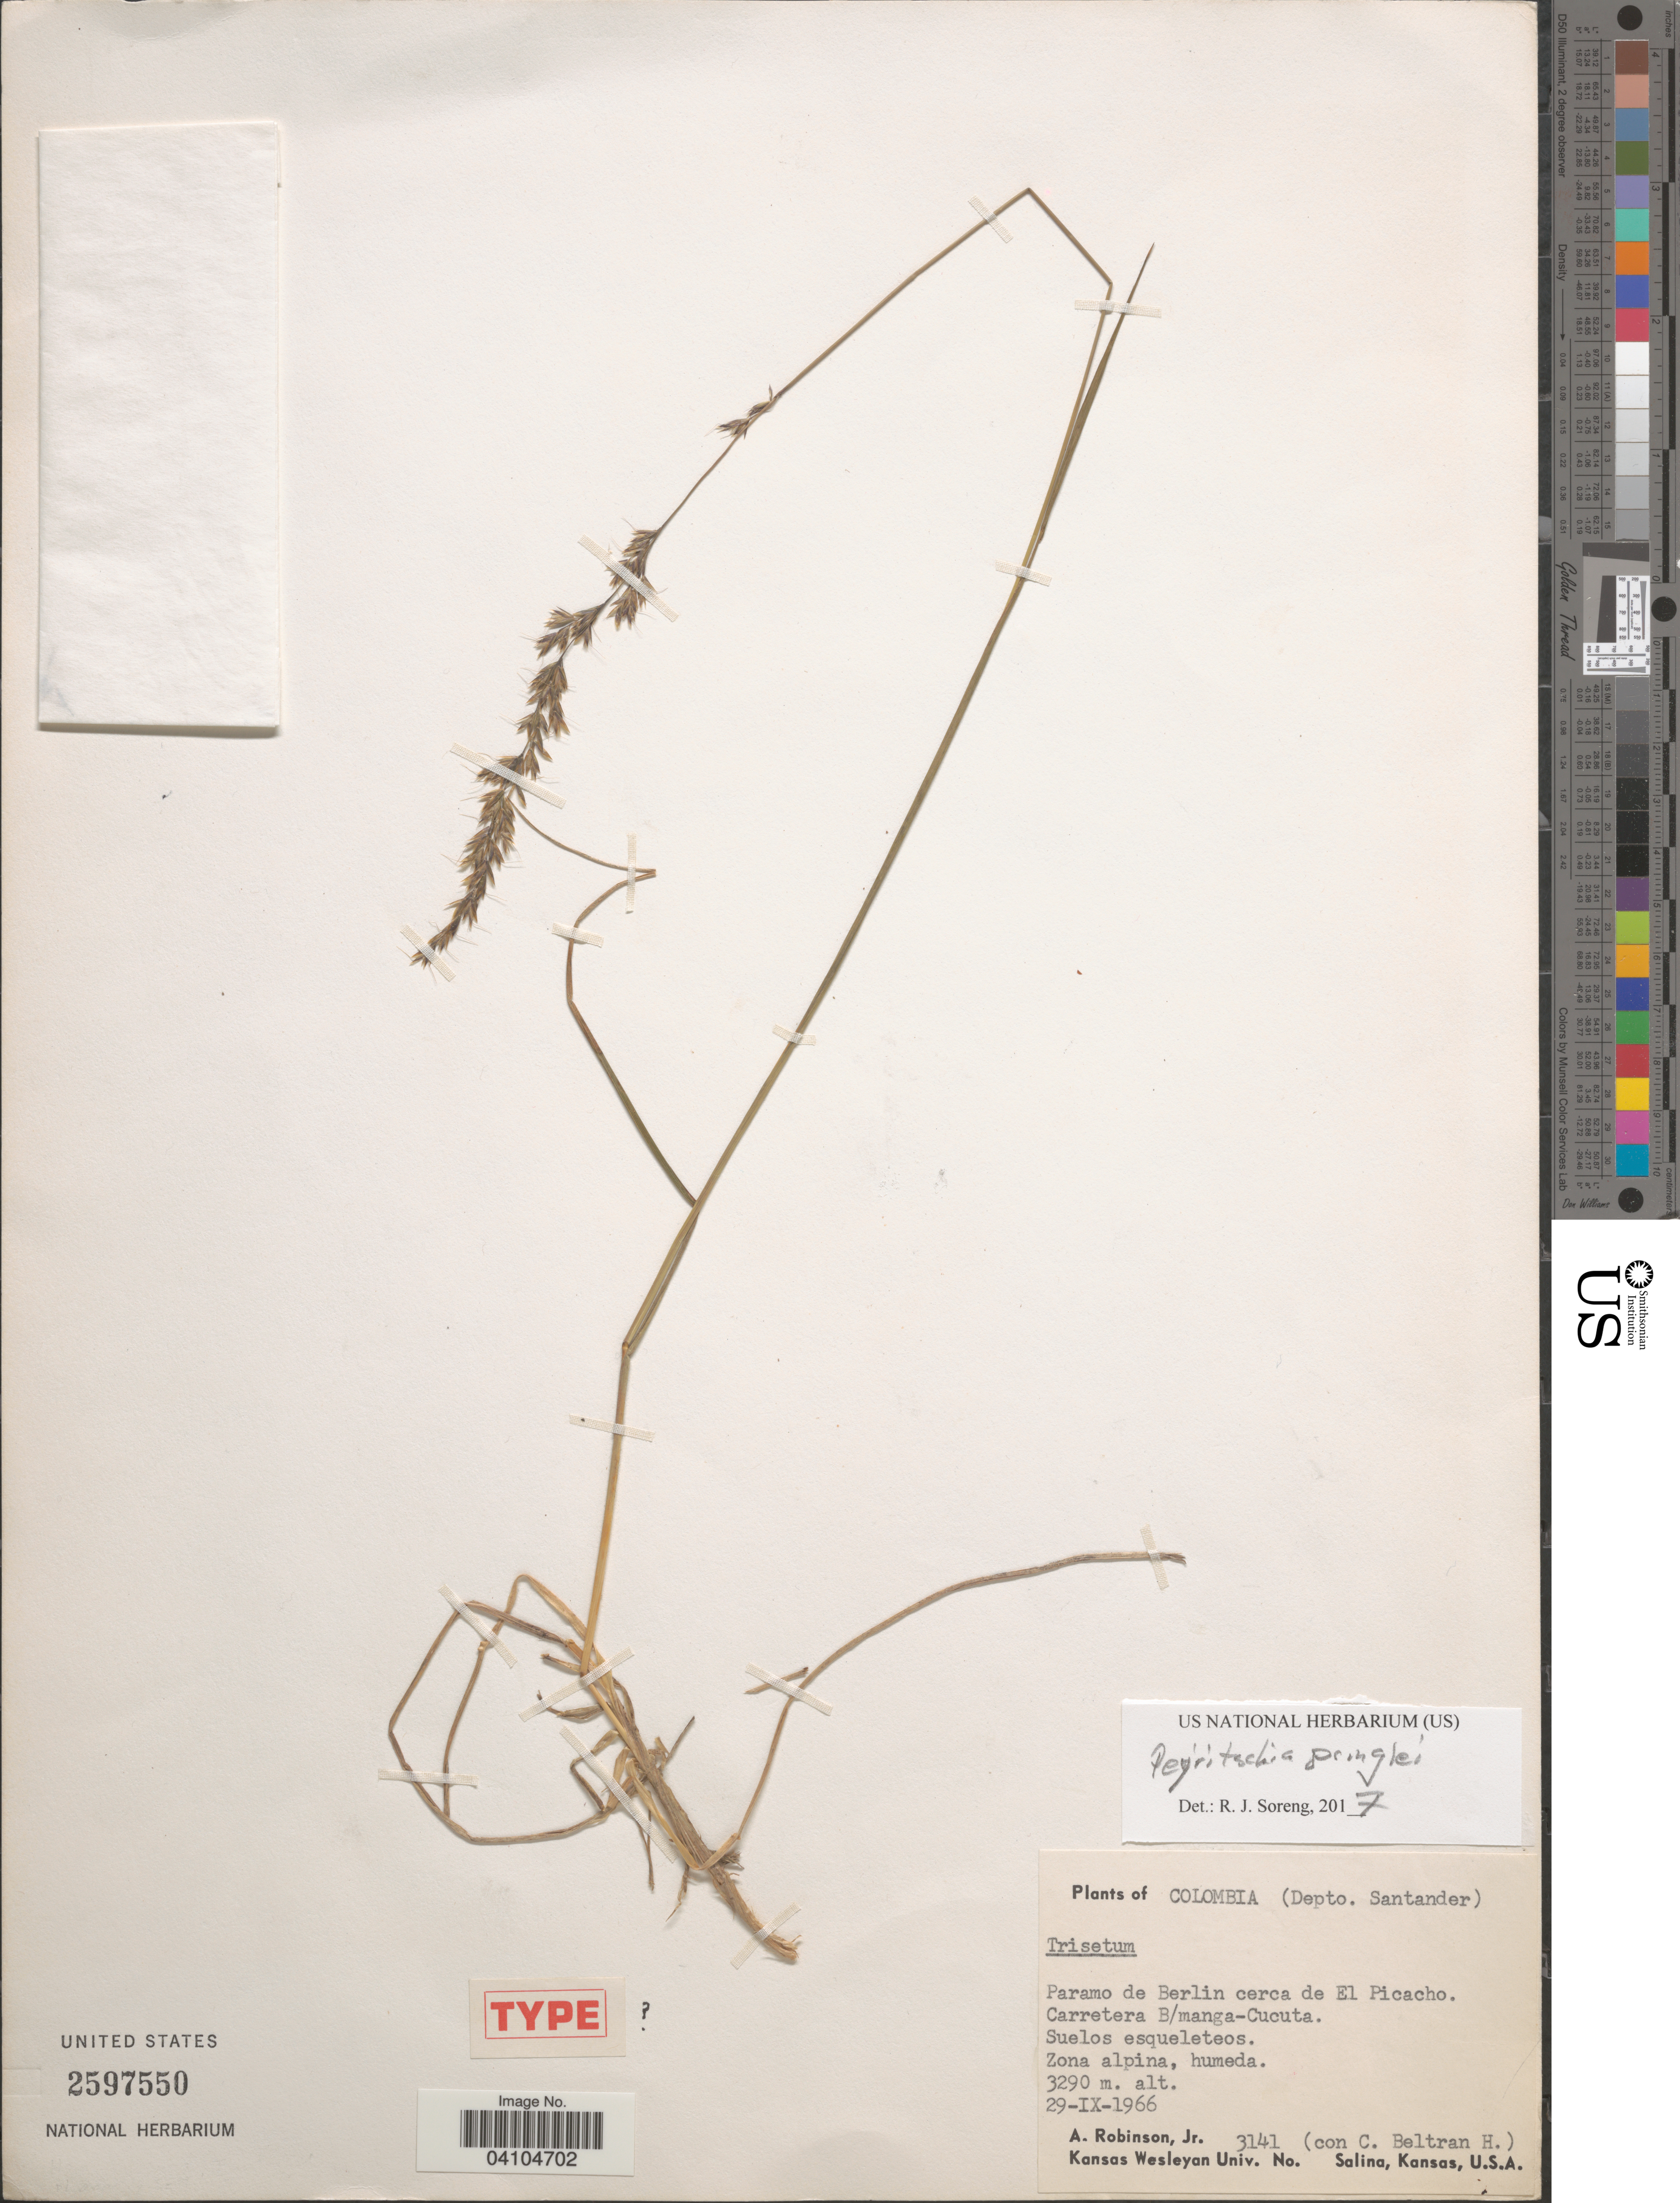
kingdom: Plantae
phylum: Tracheophyta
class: Liliopsida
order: Poales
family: Poaceae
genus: Peyritschia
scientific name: Peyritschia pringlei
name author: (Scribn.) S.D. Koch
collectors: A. Robinson Jr. & H. Beltran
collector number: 3141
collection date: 1966-09-29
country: Colombia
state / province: Santander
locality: Depto. Santander. Paramo de Berlin cerca de El Picacho. Carretera B/manga-Cucuta.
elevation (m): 3290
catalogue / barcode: US 2597550